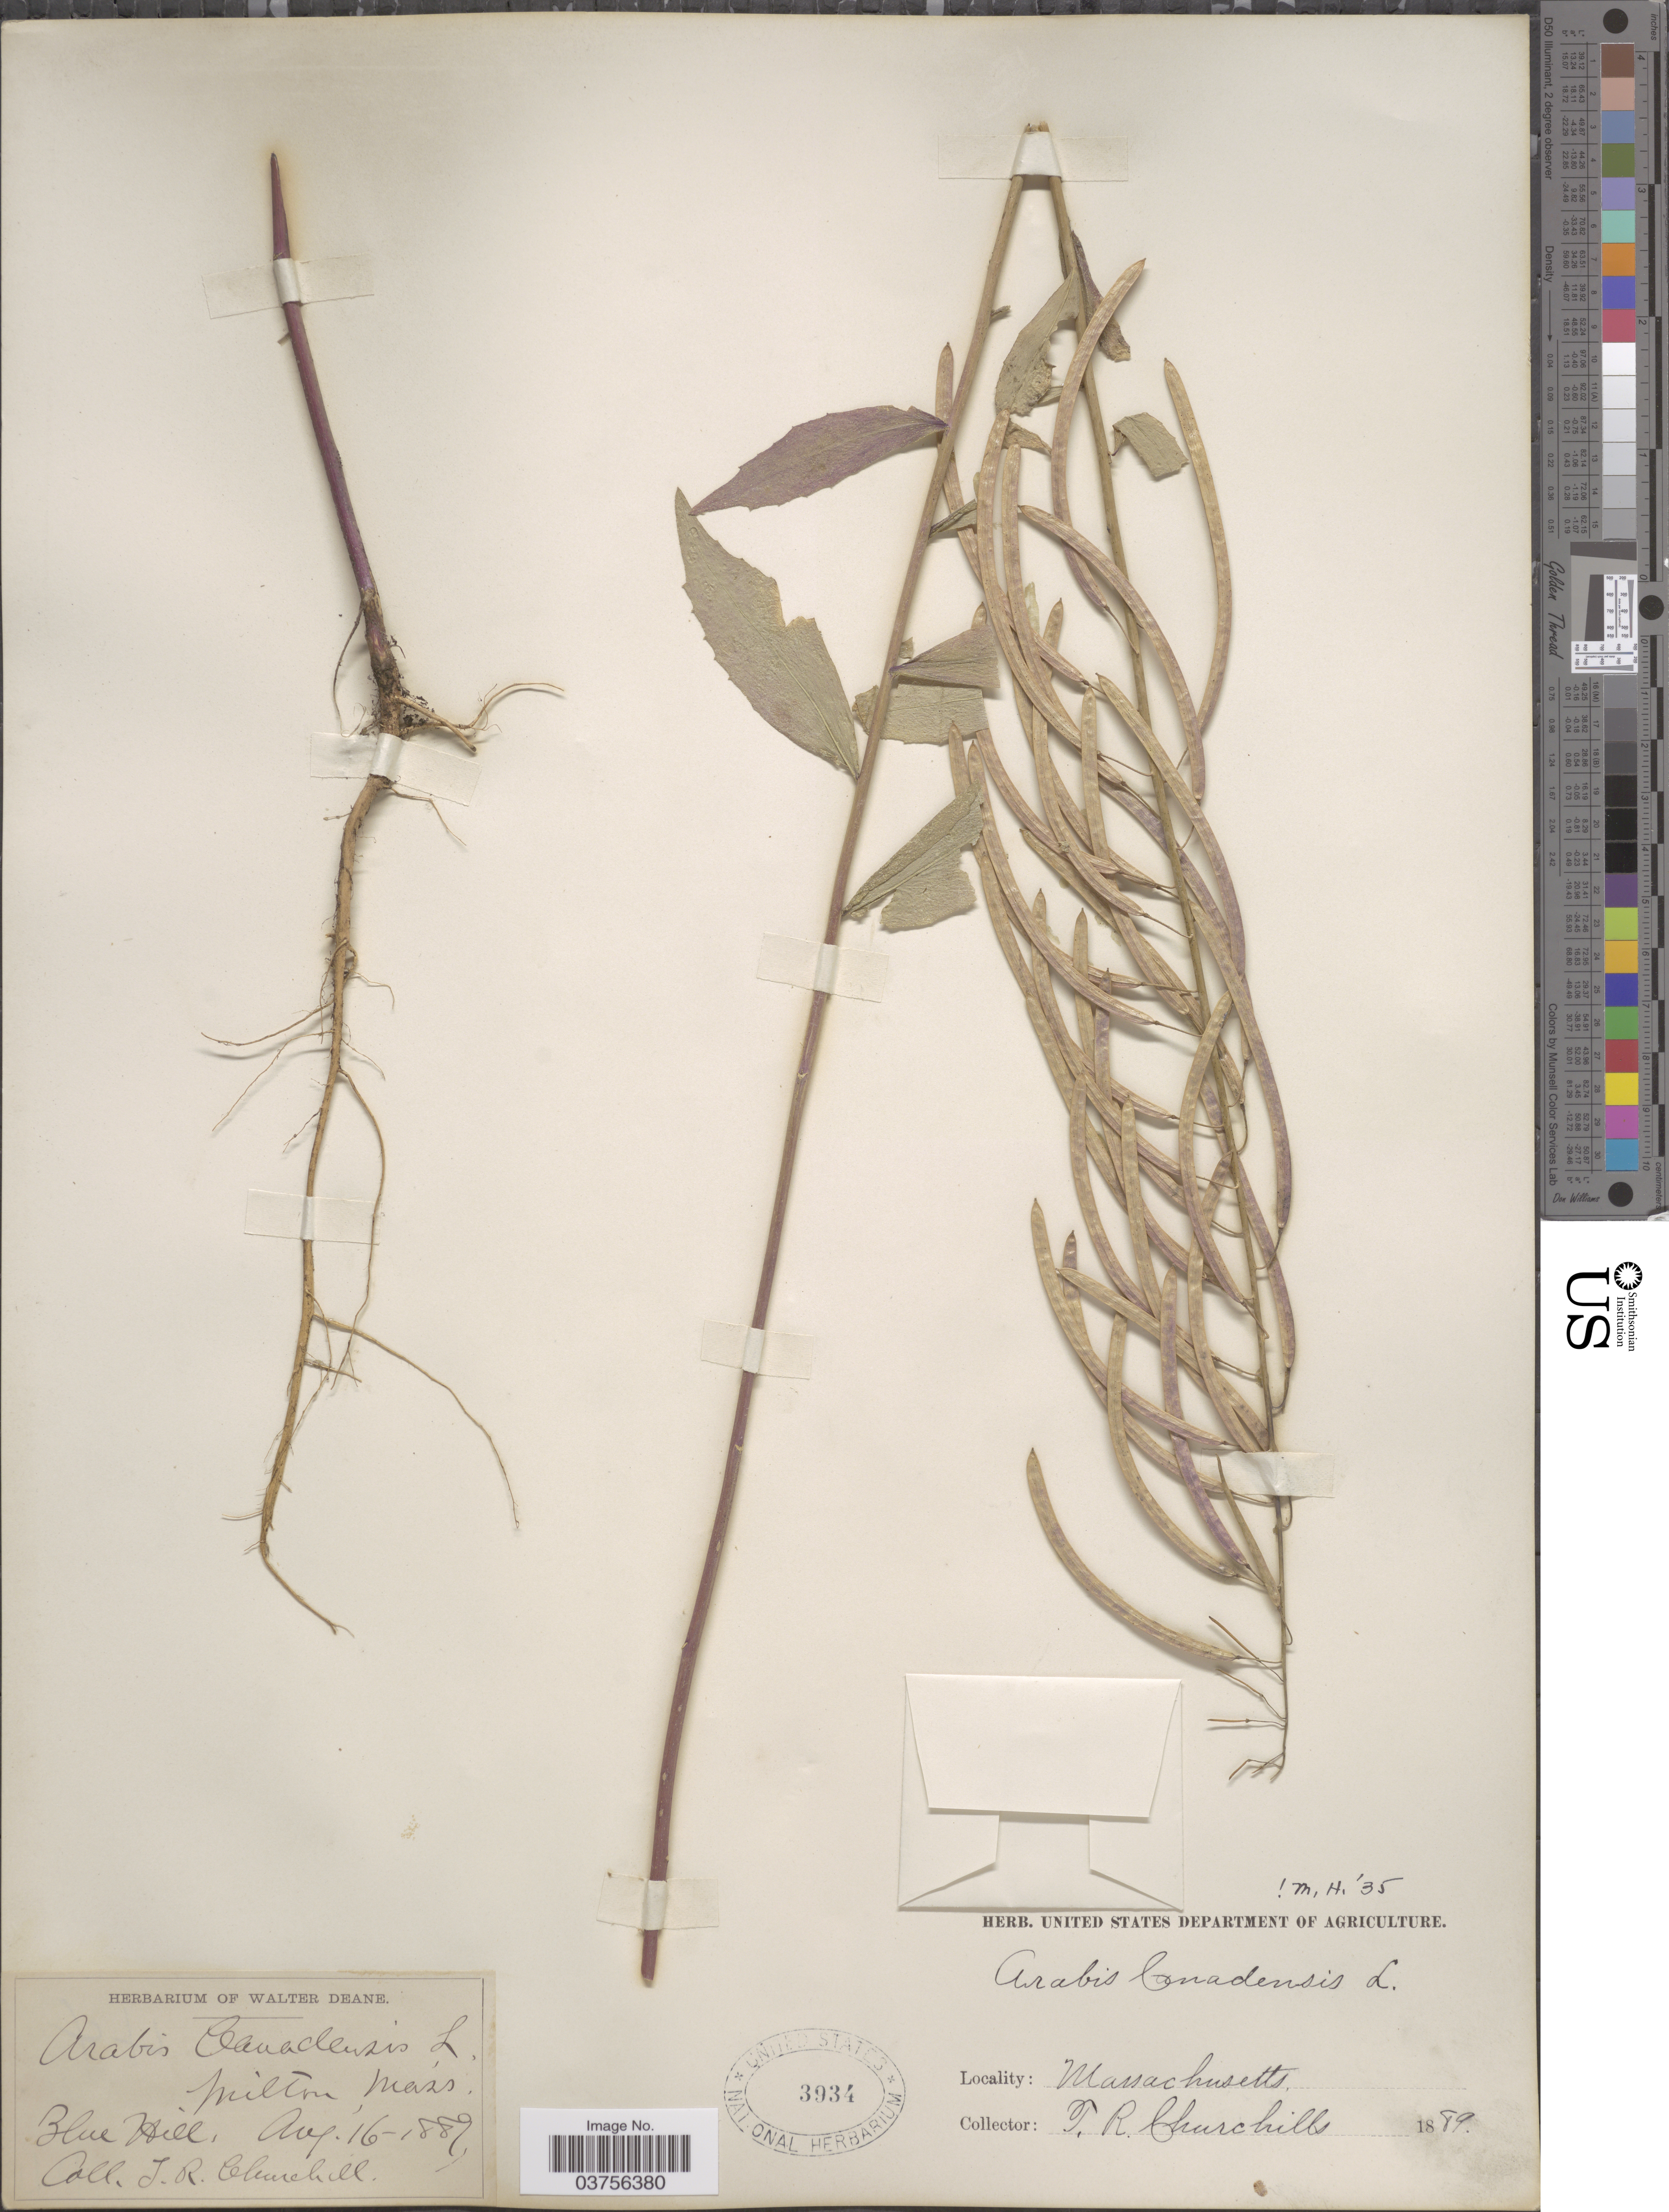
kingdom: Plantae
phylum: Tracheophyta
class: Magnoliopsida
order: Brassicales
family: Brassicaceae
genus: Arabis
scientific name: Arabis canadensis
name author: L.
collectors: J. Churchill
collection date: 1889-08-16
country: United States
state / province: Massachusetts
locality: Milton. Blue Hill.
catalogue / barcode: US 3934